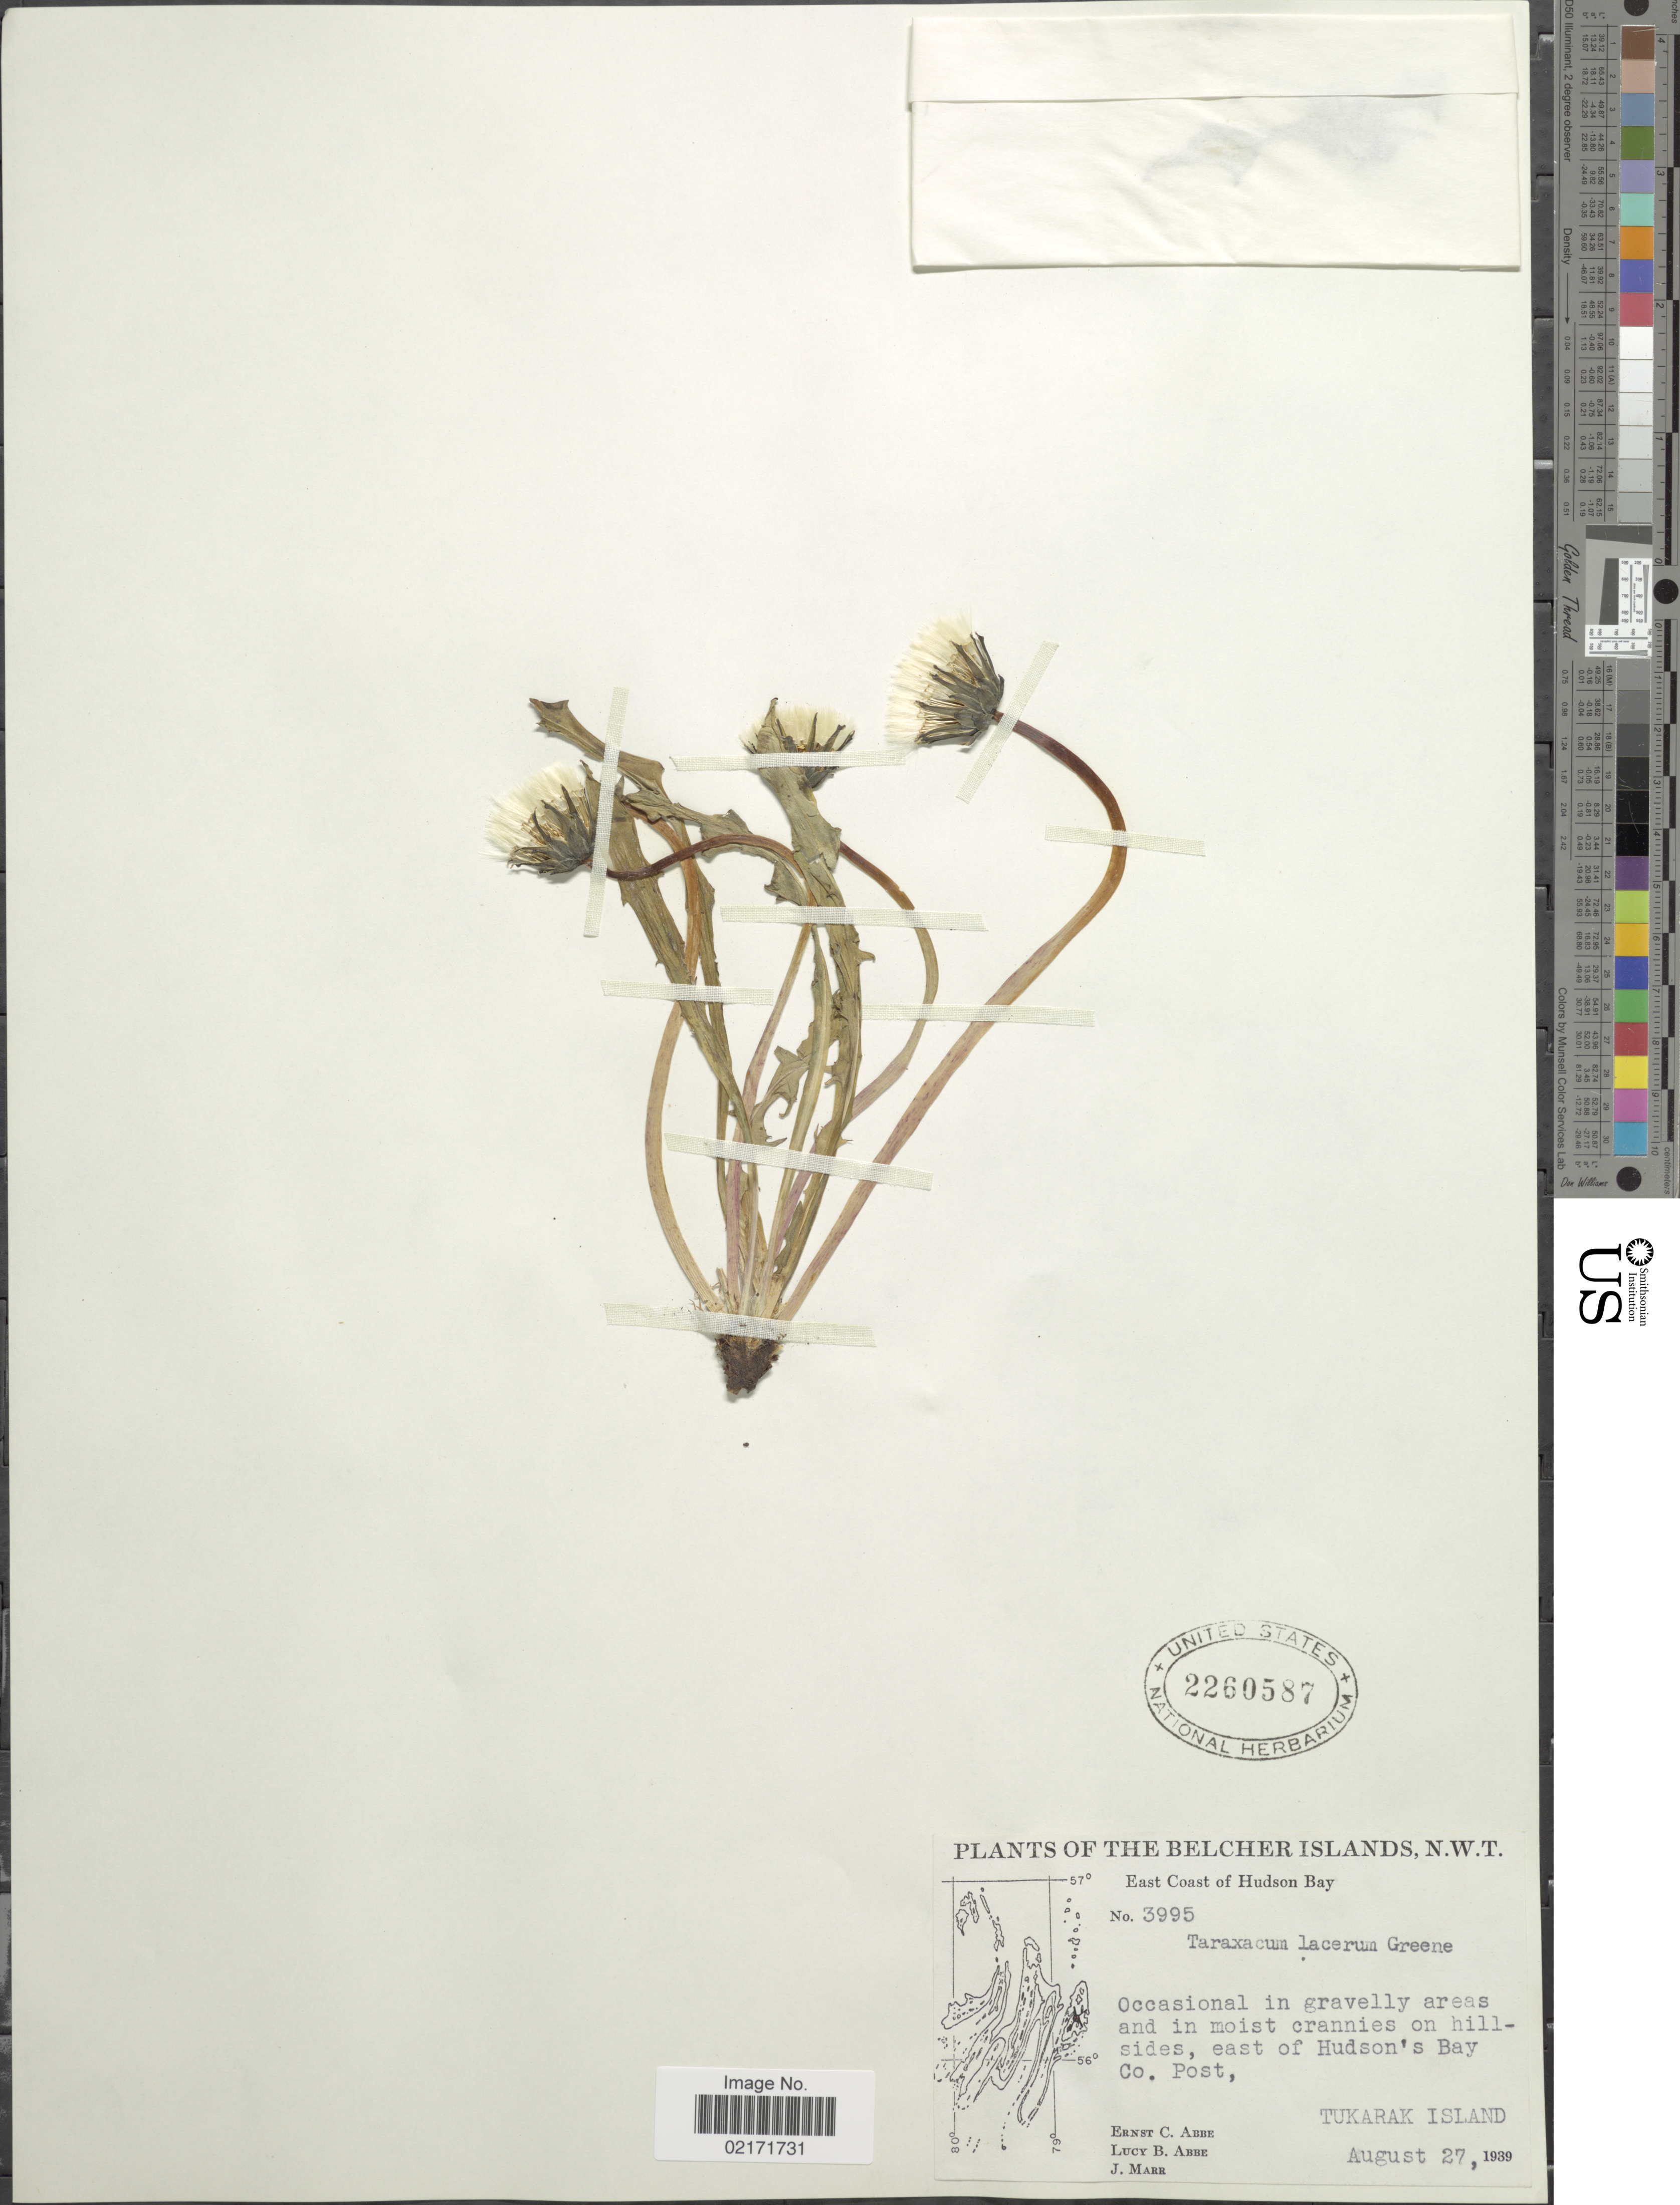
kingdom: Plantae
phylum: Tracheophyta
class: Magnoliopsida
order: Asterales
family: Asteraceae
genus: Taraxacum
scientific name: Taraxacum ceratophorum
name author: (Ledeb.) DC.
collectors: E. C. Abbe, L. B. Abbe & J. Marr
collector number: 3995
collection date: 1939-08-27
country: Canada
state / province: Northwest Territories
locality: Belcher Islands, N.W.T. East Coast of Hudson Bay. Occasional in gravelly areas and in moist crannies on hillsides, east of Hudson's Bay Co. Post, Tukarak Island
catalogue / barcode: US 2260587